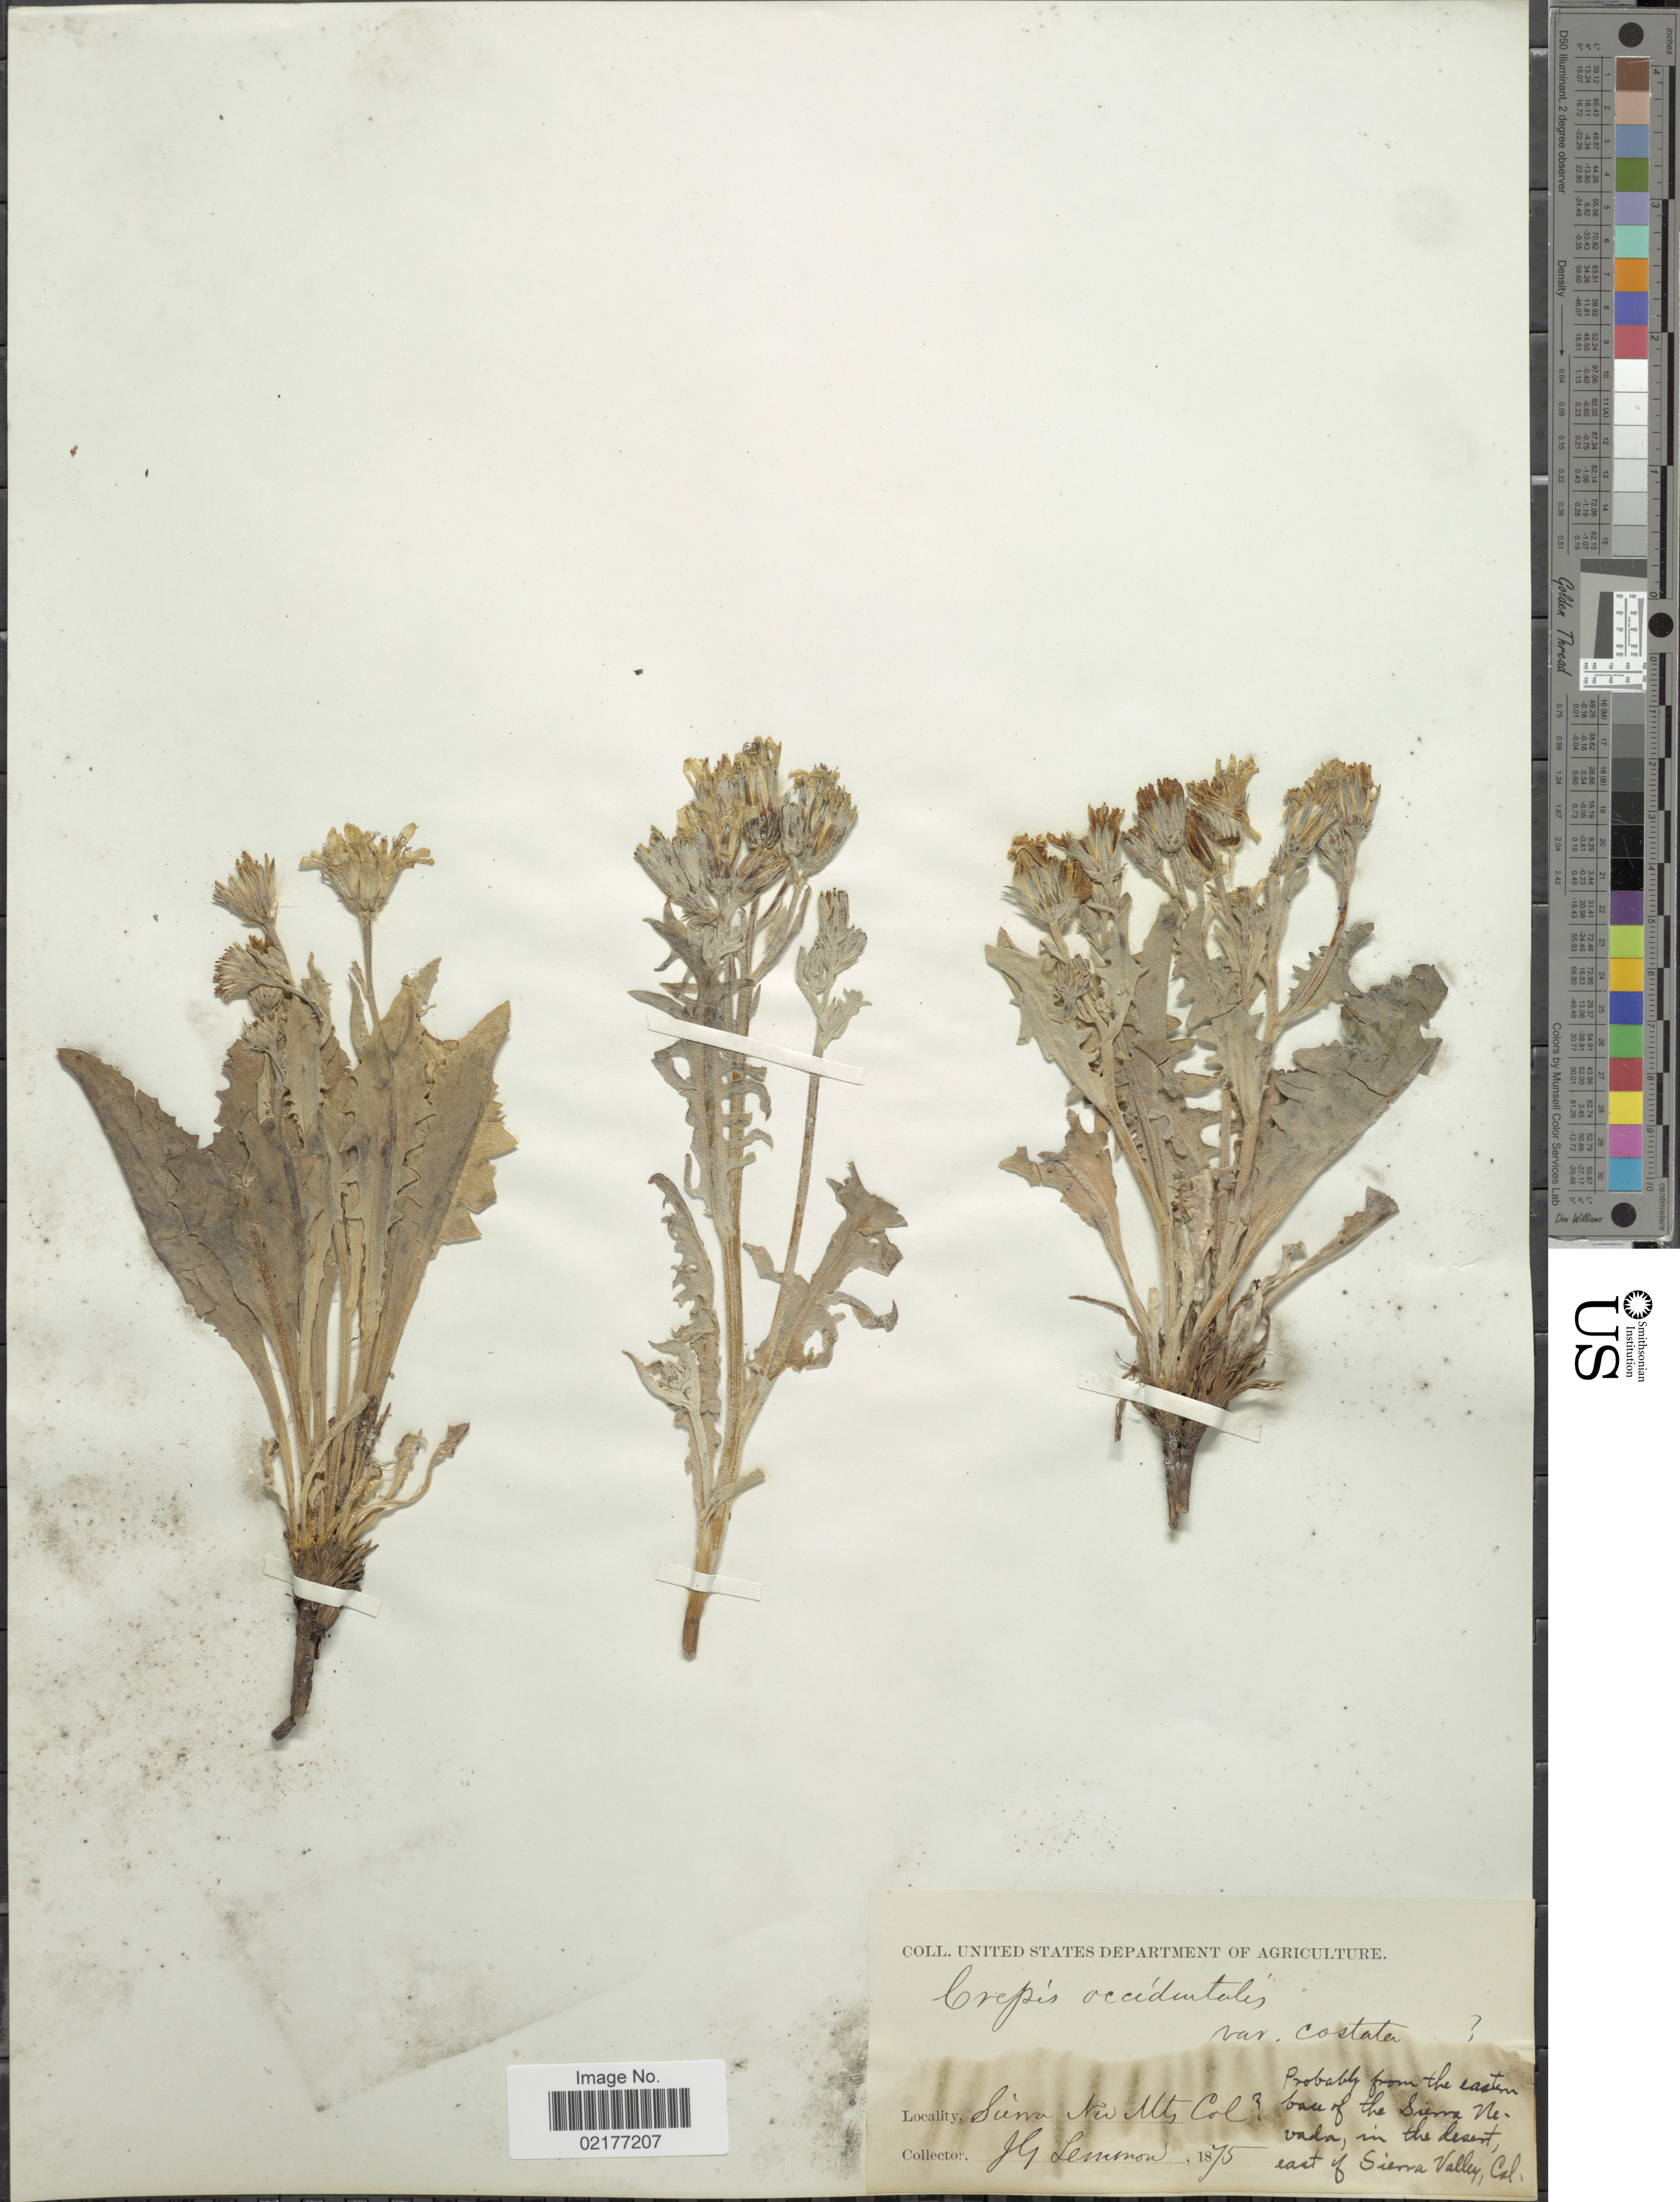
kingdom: Plantae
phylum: Tracheophyta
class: Magnoliopsida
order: Asterales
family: Asteraceae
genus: Crepis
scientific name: Crepis occidentalis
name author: Nutt.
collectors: J. Lemmon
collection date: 1875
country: United States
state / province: California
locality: Sierra New Mts., The eastern base of the Sierra Nevada, in the desert east of Sierra Valley